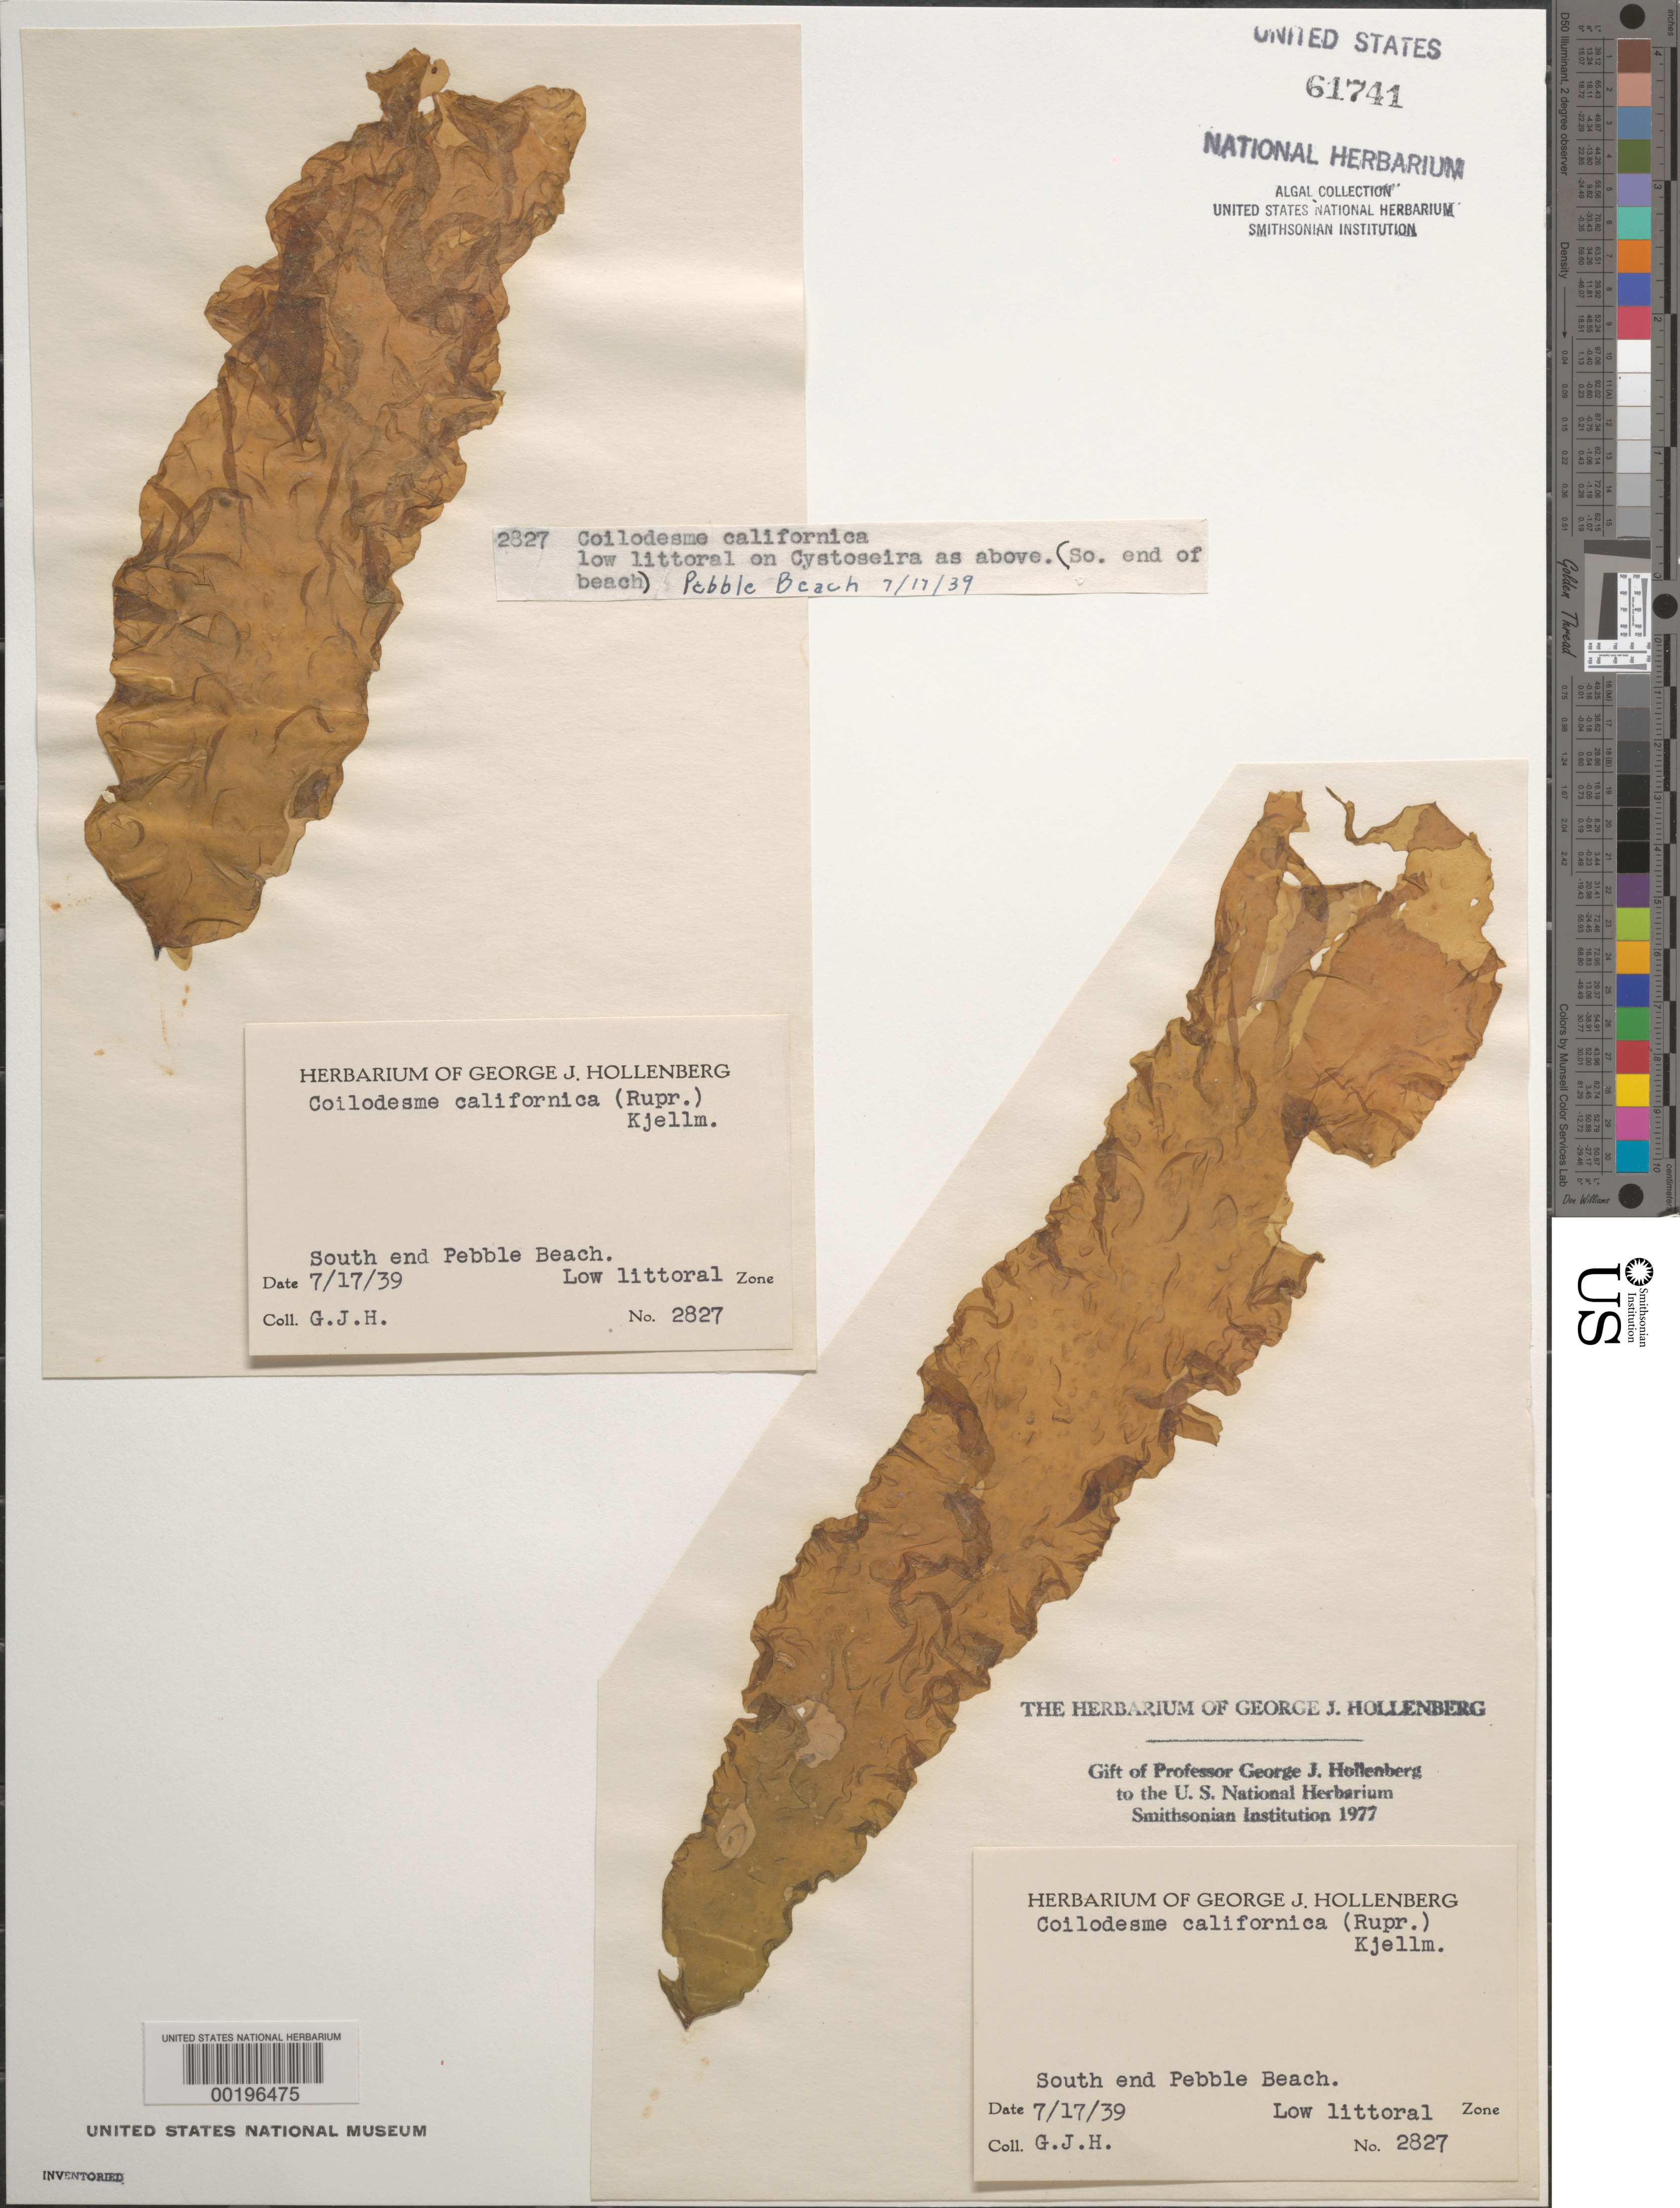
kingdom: Chromista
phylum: Ochrophyta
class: Phaeophyceae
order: Ectocarpales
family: Chordariaceae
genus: Coilodesme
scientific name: Coilodesme californica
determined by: Hollenberg, George J.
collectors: G. Hollenberg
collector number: GJH 2827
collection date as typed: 17 Jul 1939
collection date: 1939-07-17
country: United States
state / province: California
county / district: Monterey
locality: Pebble Beach, south end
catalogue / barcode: US 61741